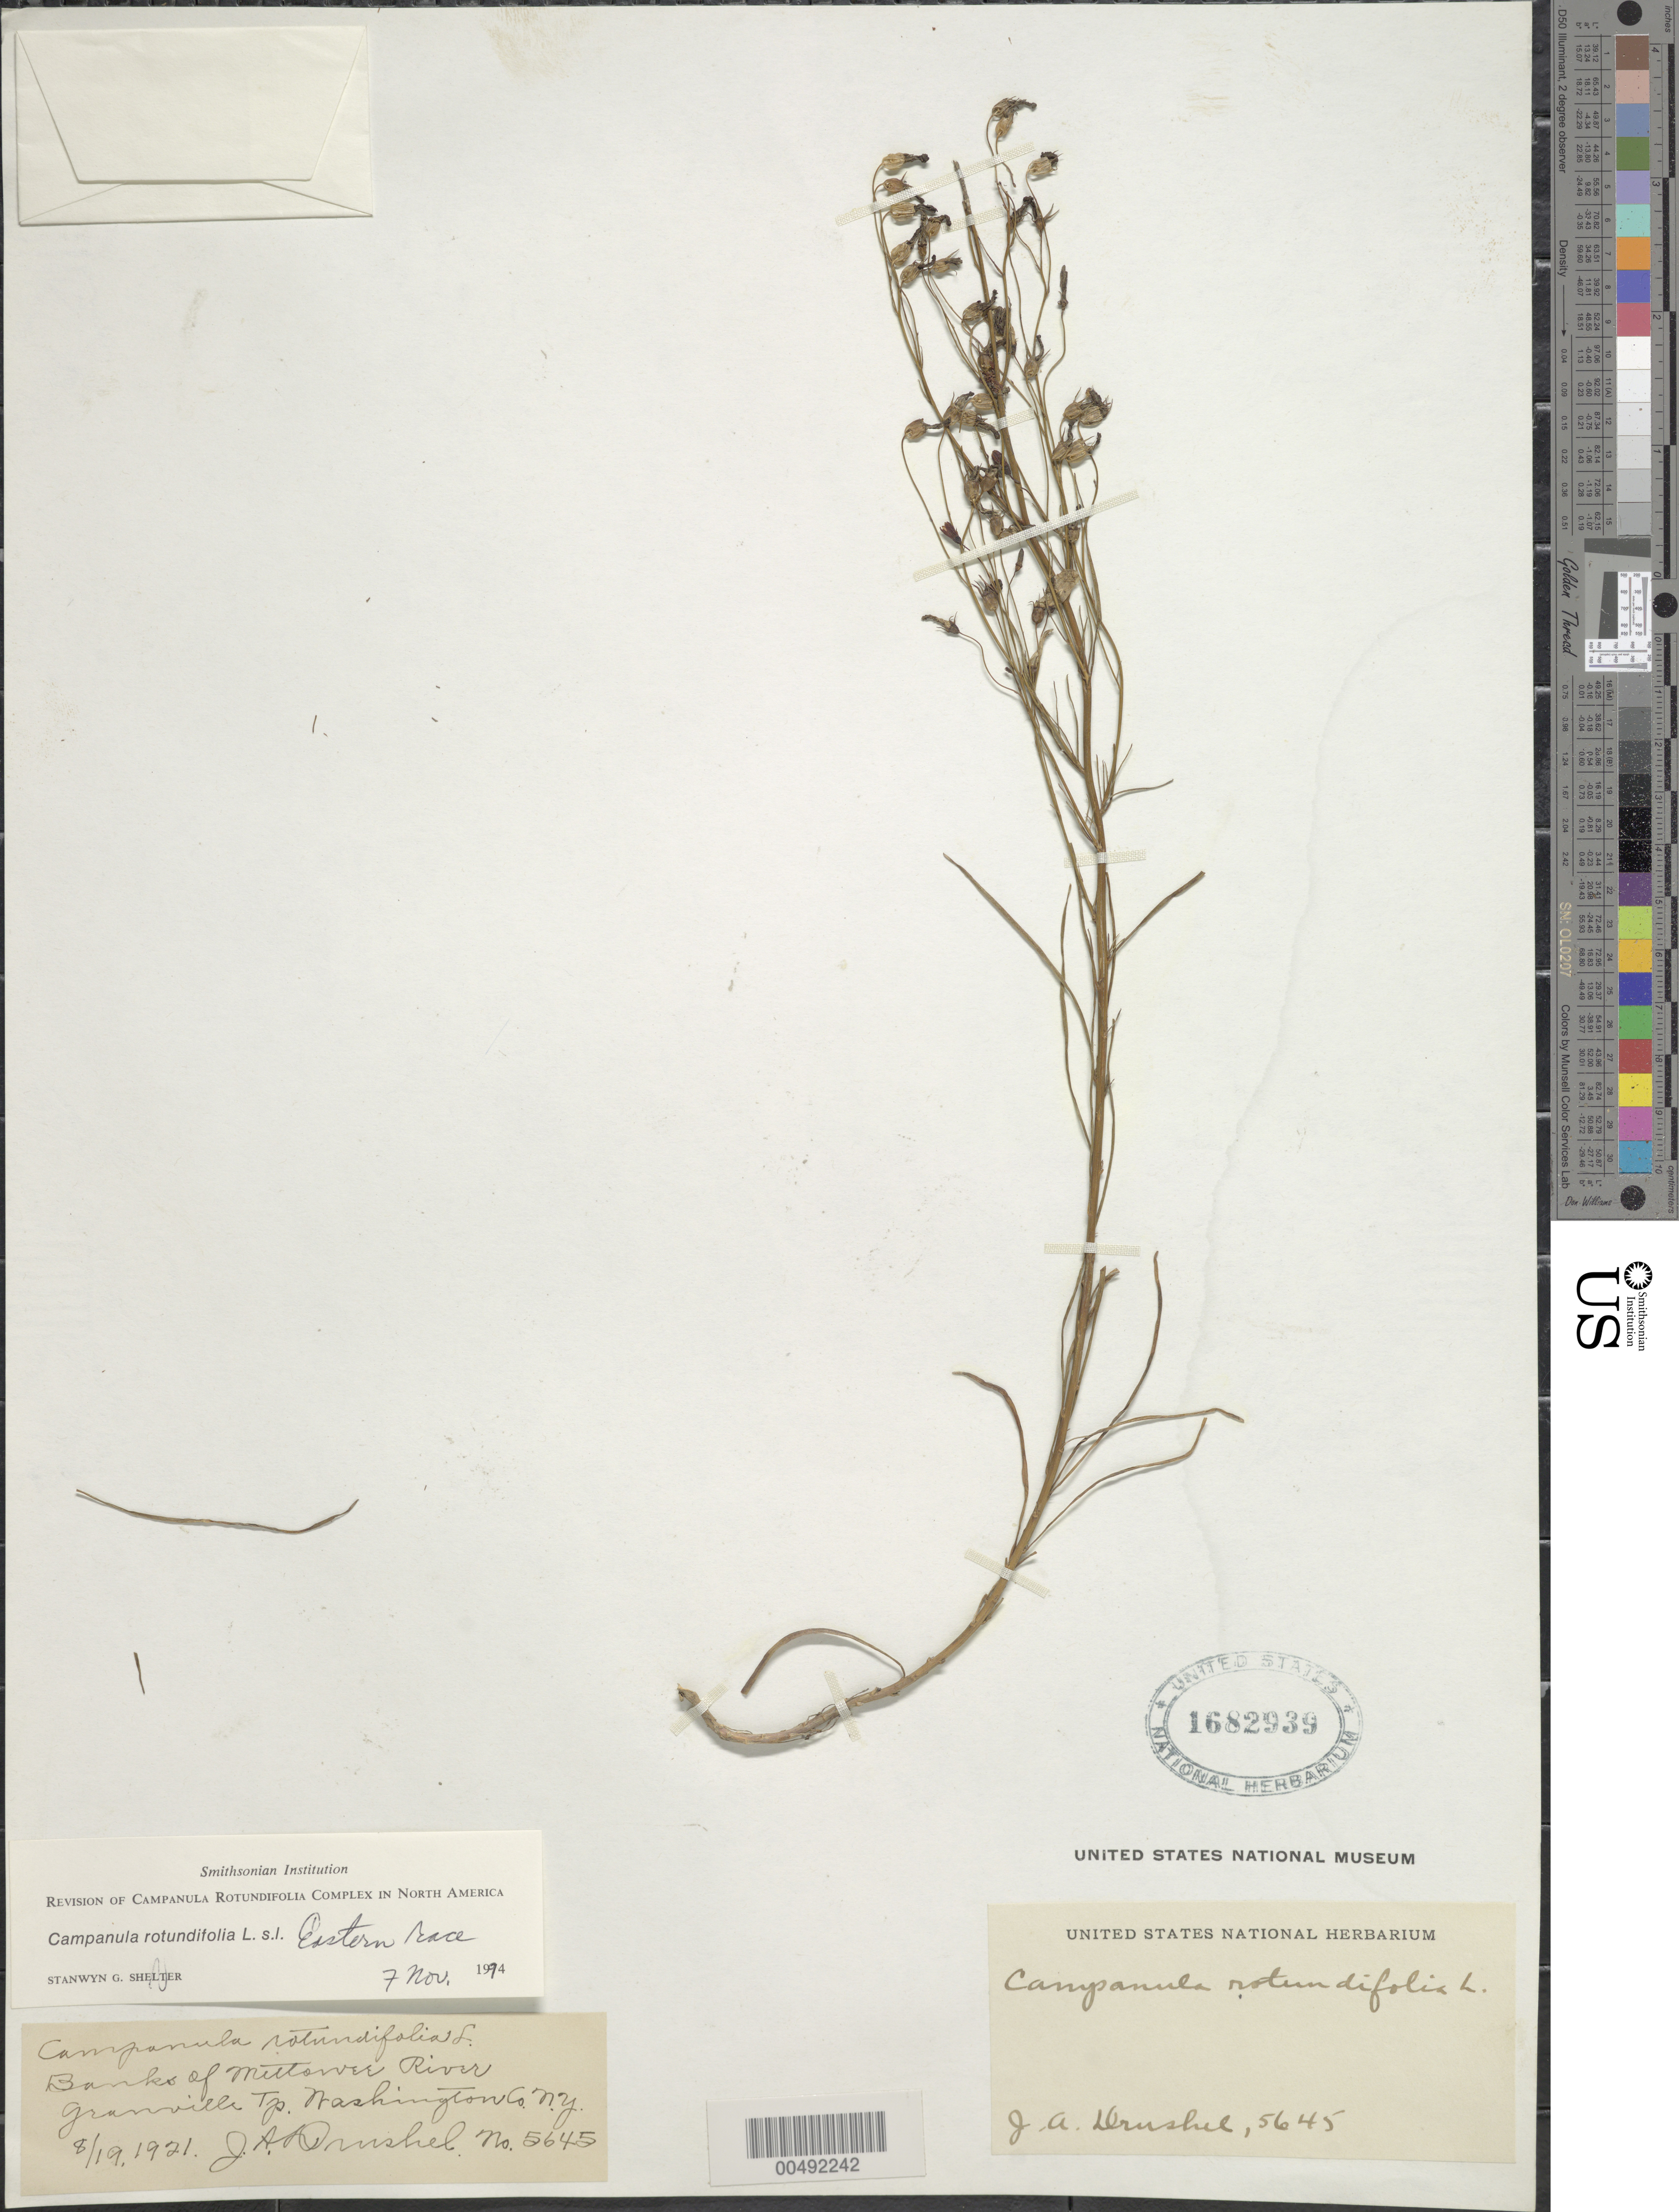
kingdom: Plantae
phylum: Tracheophyta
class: Magnoliopsida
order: Asterales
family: Campanulaceae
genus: Campanula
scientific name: Campanula rotundifolia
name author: L.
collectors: J. A. Drushel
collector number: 5645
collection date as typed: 19 Aug 1921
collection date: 1921-08-19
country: United States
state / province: New York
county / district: Washington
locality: Granville Tp., Mittowee River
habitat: banks of river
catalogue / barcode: US 1682939